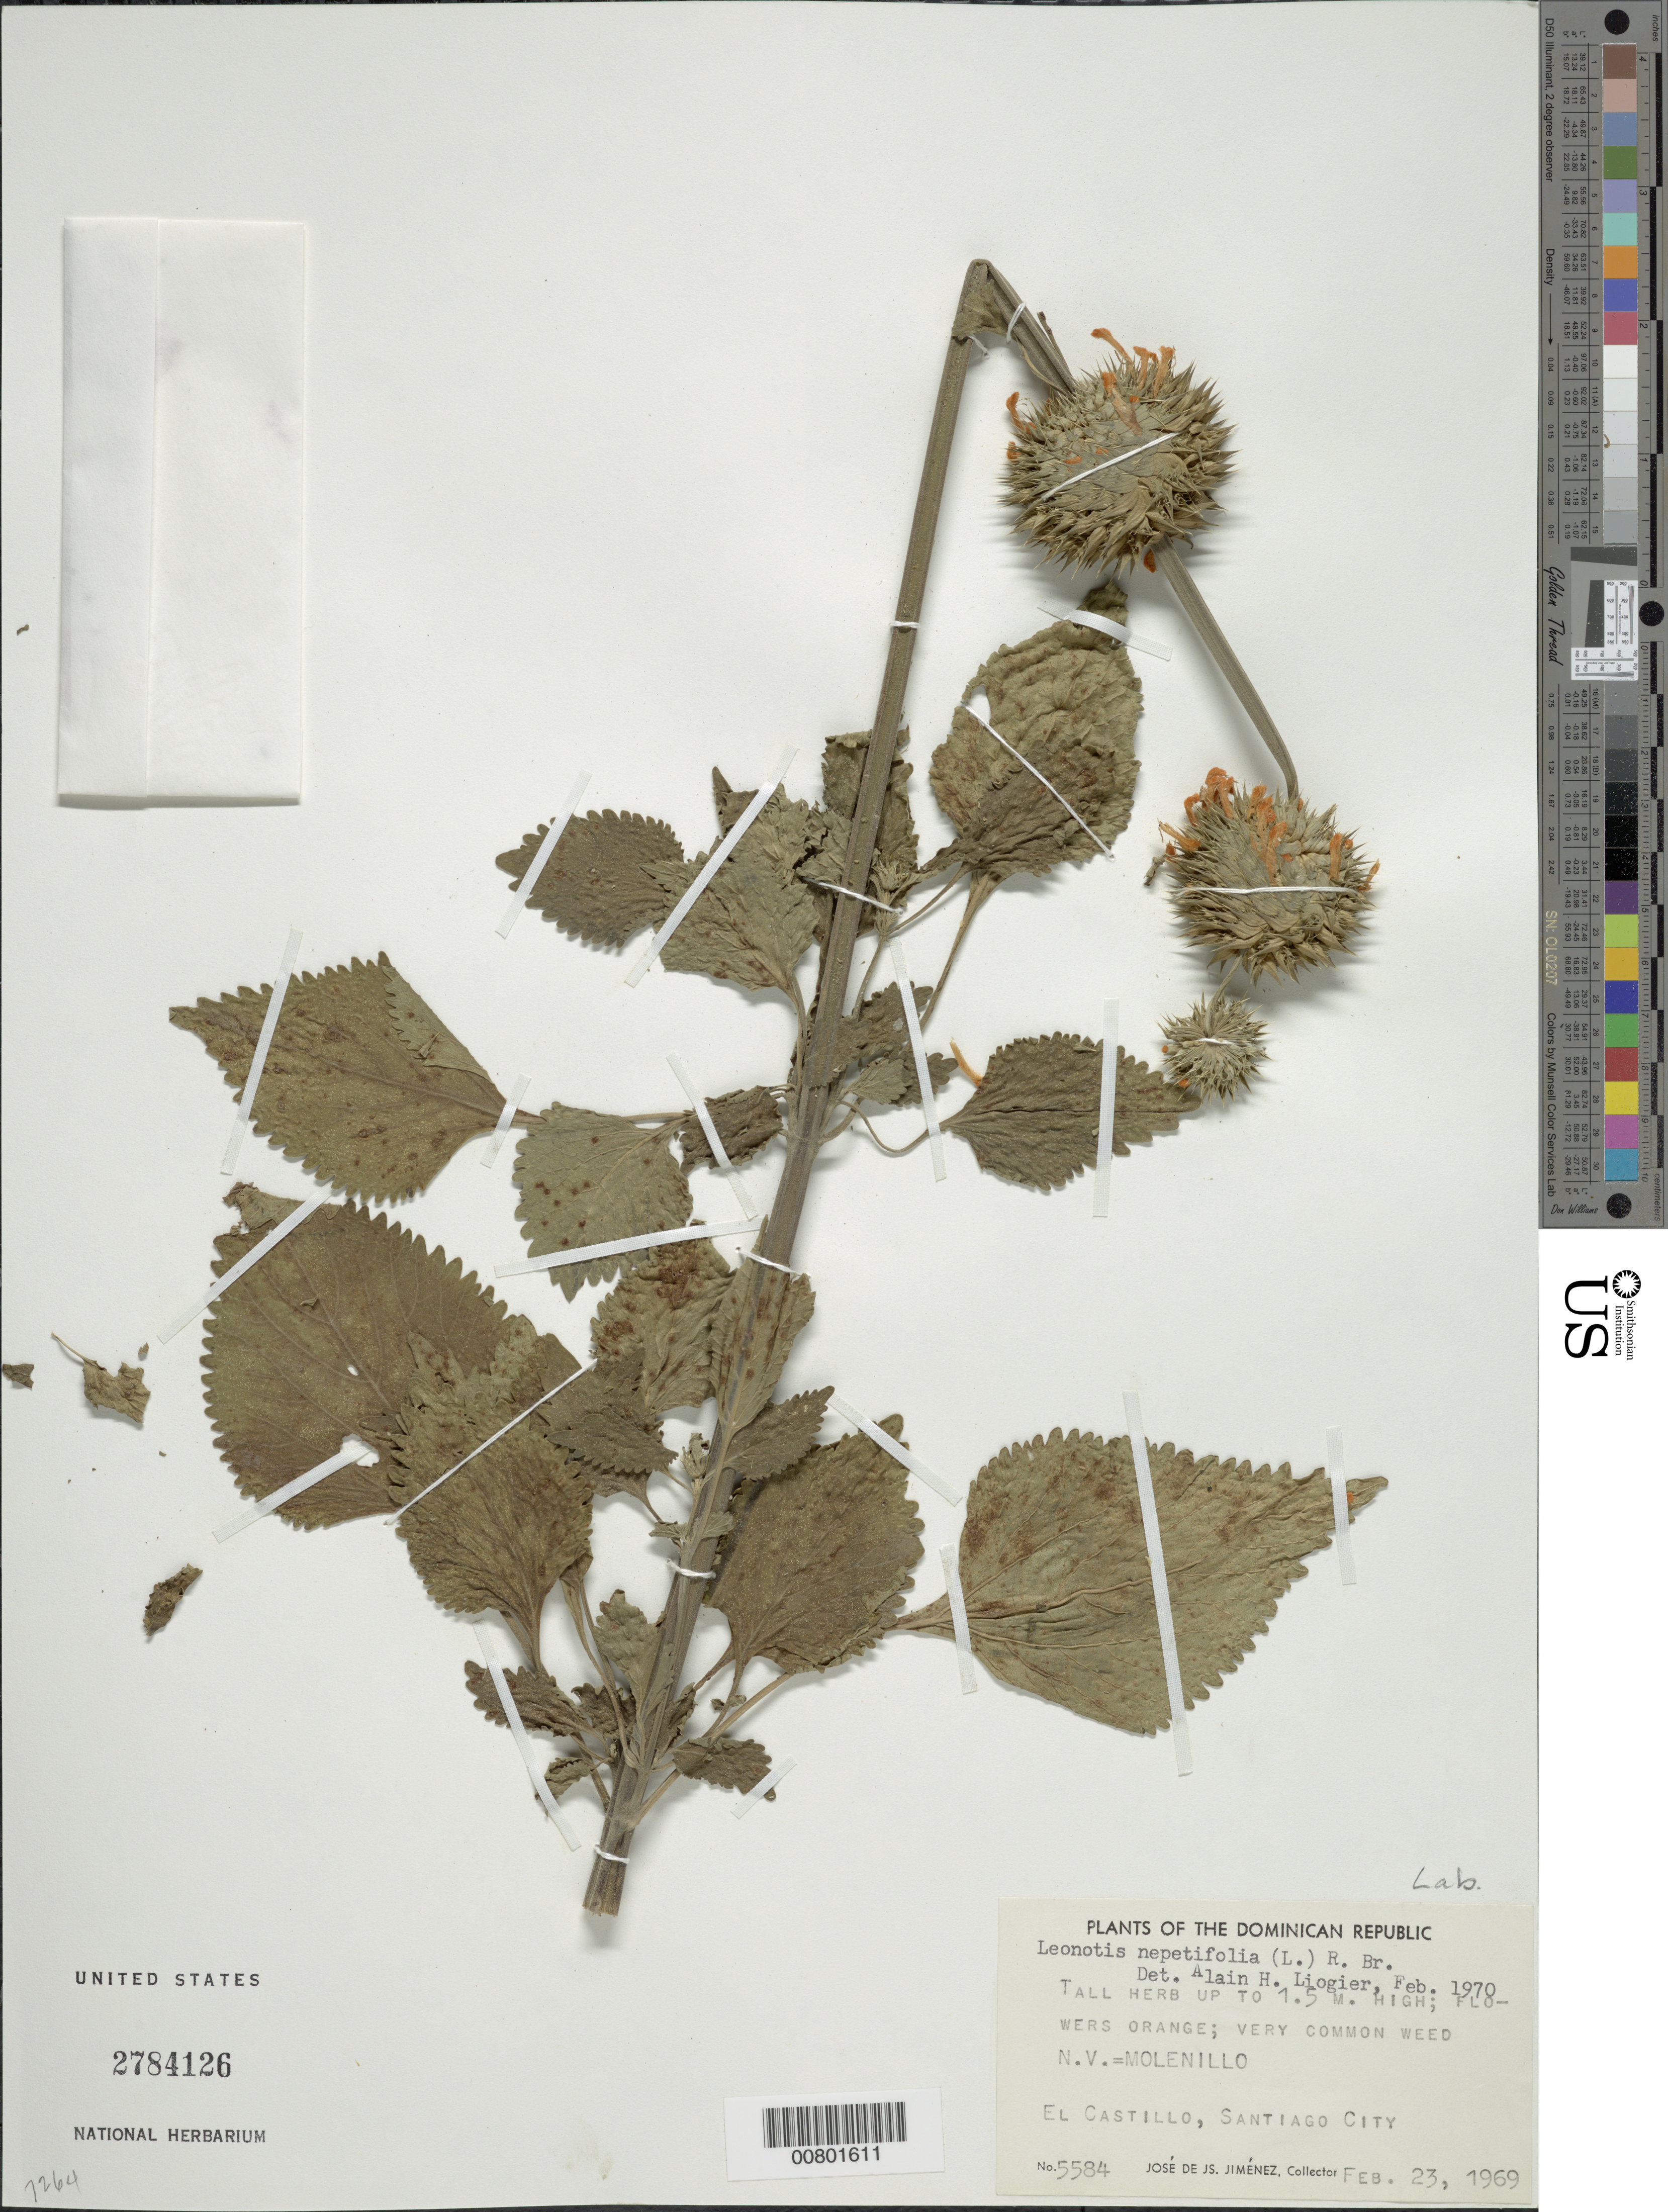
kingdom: Plantae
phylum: Tracheophyta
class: Magnoliopsida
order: Lamiales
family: Lamiaceae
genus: Leonotis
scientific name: Leonotis nepetifolia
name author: (L.) R. Br.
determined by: Liogier, Alain H.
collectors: J. J. Jiménez Almonte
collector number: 5584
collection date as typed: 23 Feb 1969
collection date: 1969-02-23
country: Dominican Republic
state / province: Santiago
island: Hispaniola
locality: El Castillo, Santiago City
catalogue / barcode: US 2784126